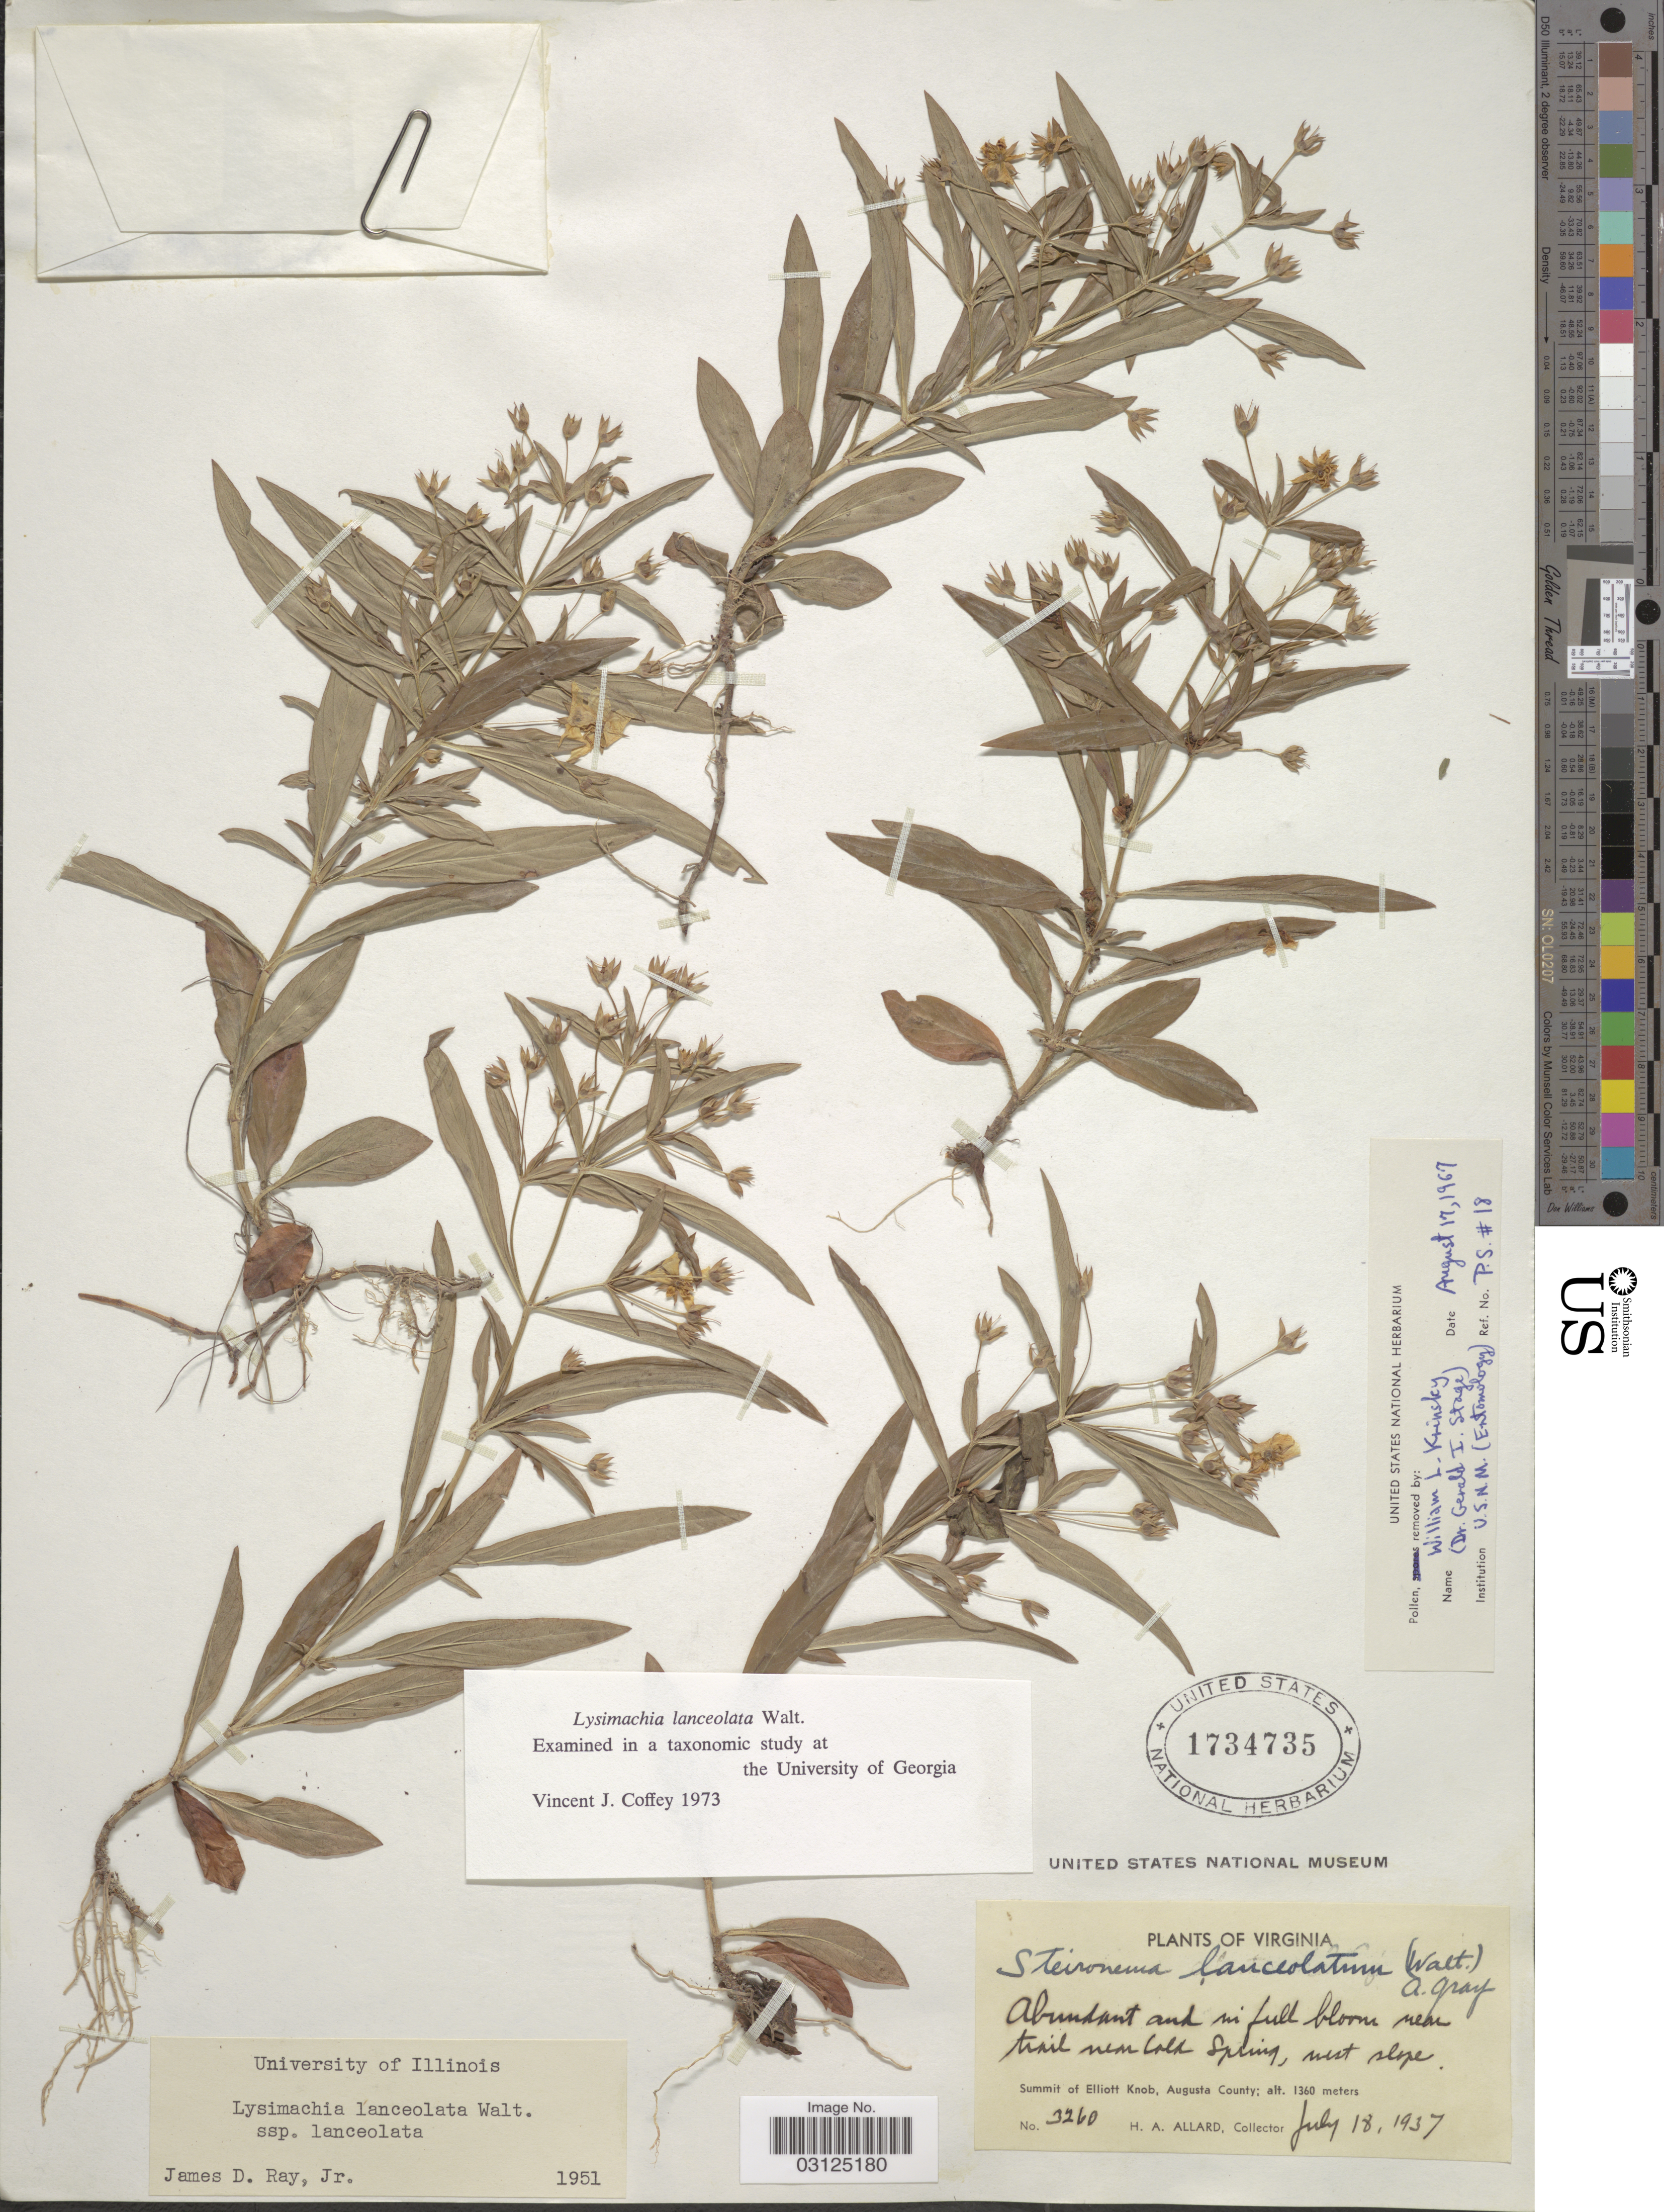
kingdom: Plantae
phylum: Tracheophyta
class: Magnoliopsida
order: Ericales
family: Primulaceae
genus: Lysimachia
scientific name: Lysimachia lanceolata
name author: Walter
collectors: H. A. Allard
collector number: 3260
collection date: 1937-07-18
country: United States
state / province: Virginia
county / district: Augusta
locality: Abundant and in full bloom near trail near Cold Spring, west slope. Summit of Elliot Knob, Augusta County.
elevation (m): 13060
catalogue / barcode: US 1734735